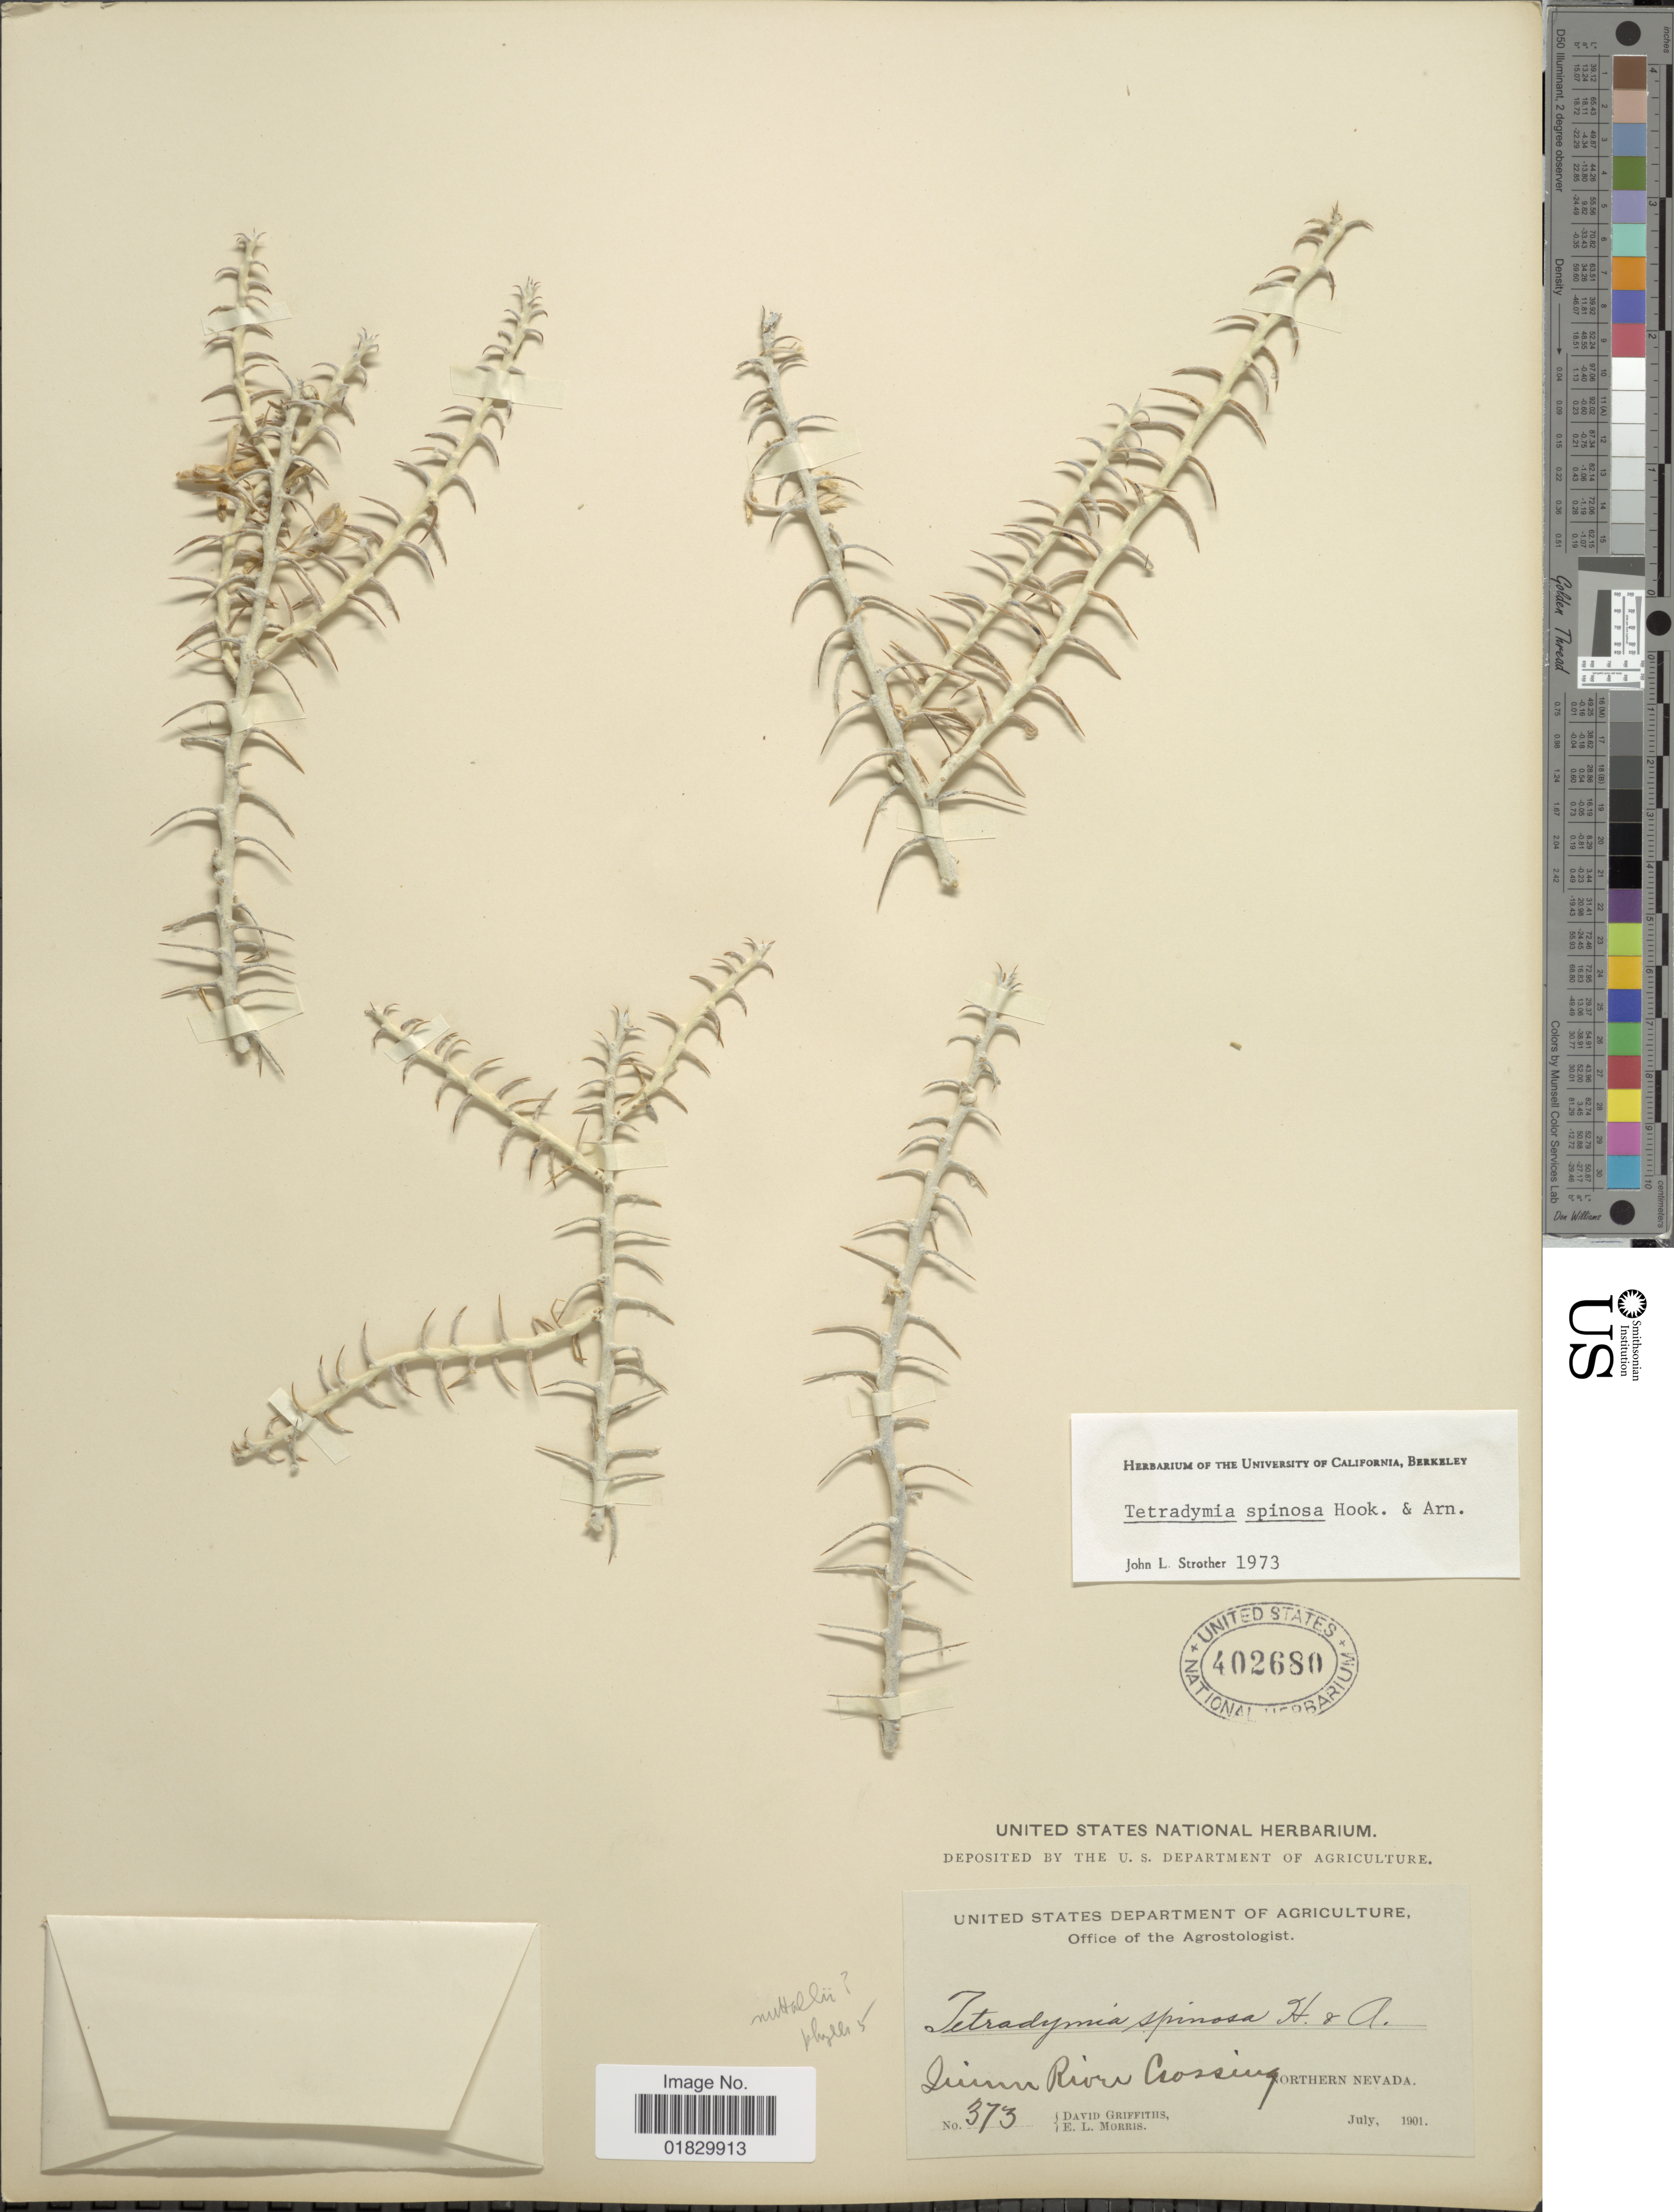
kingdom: Plantae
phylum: Tracheophyta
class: Magnoliopsida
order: Asterales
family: Asteraceae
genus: Tetradymia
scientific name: Tetradymia spinosa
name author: Hook. & Arn.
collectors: D. Griffiths & E. Morris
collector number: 373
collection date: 1901-07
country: United States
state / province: Nevada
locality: Quinn River Crossing, Northern Nevada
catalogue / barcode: US 402680